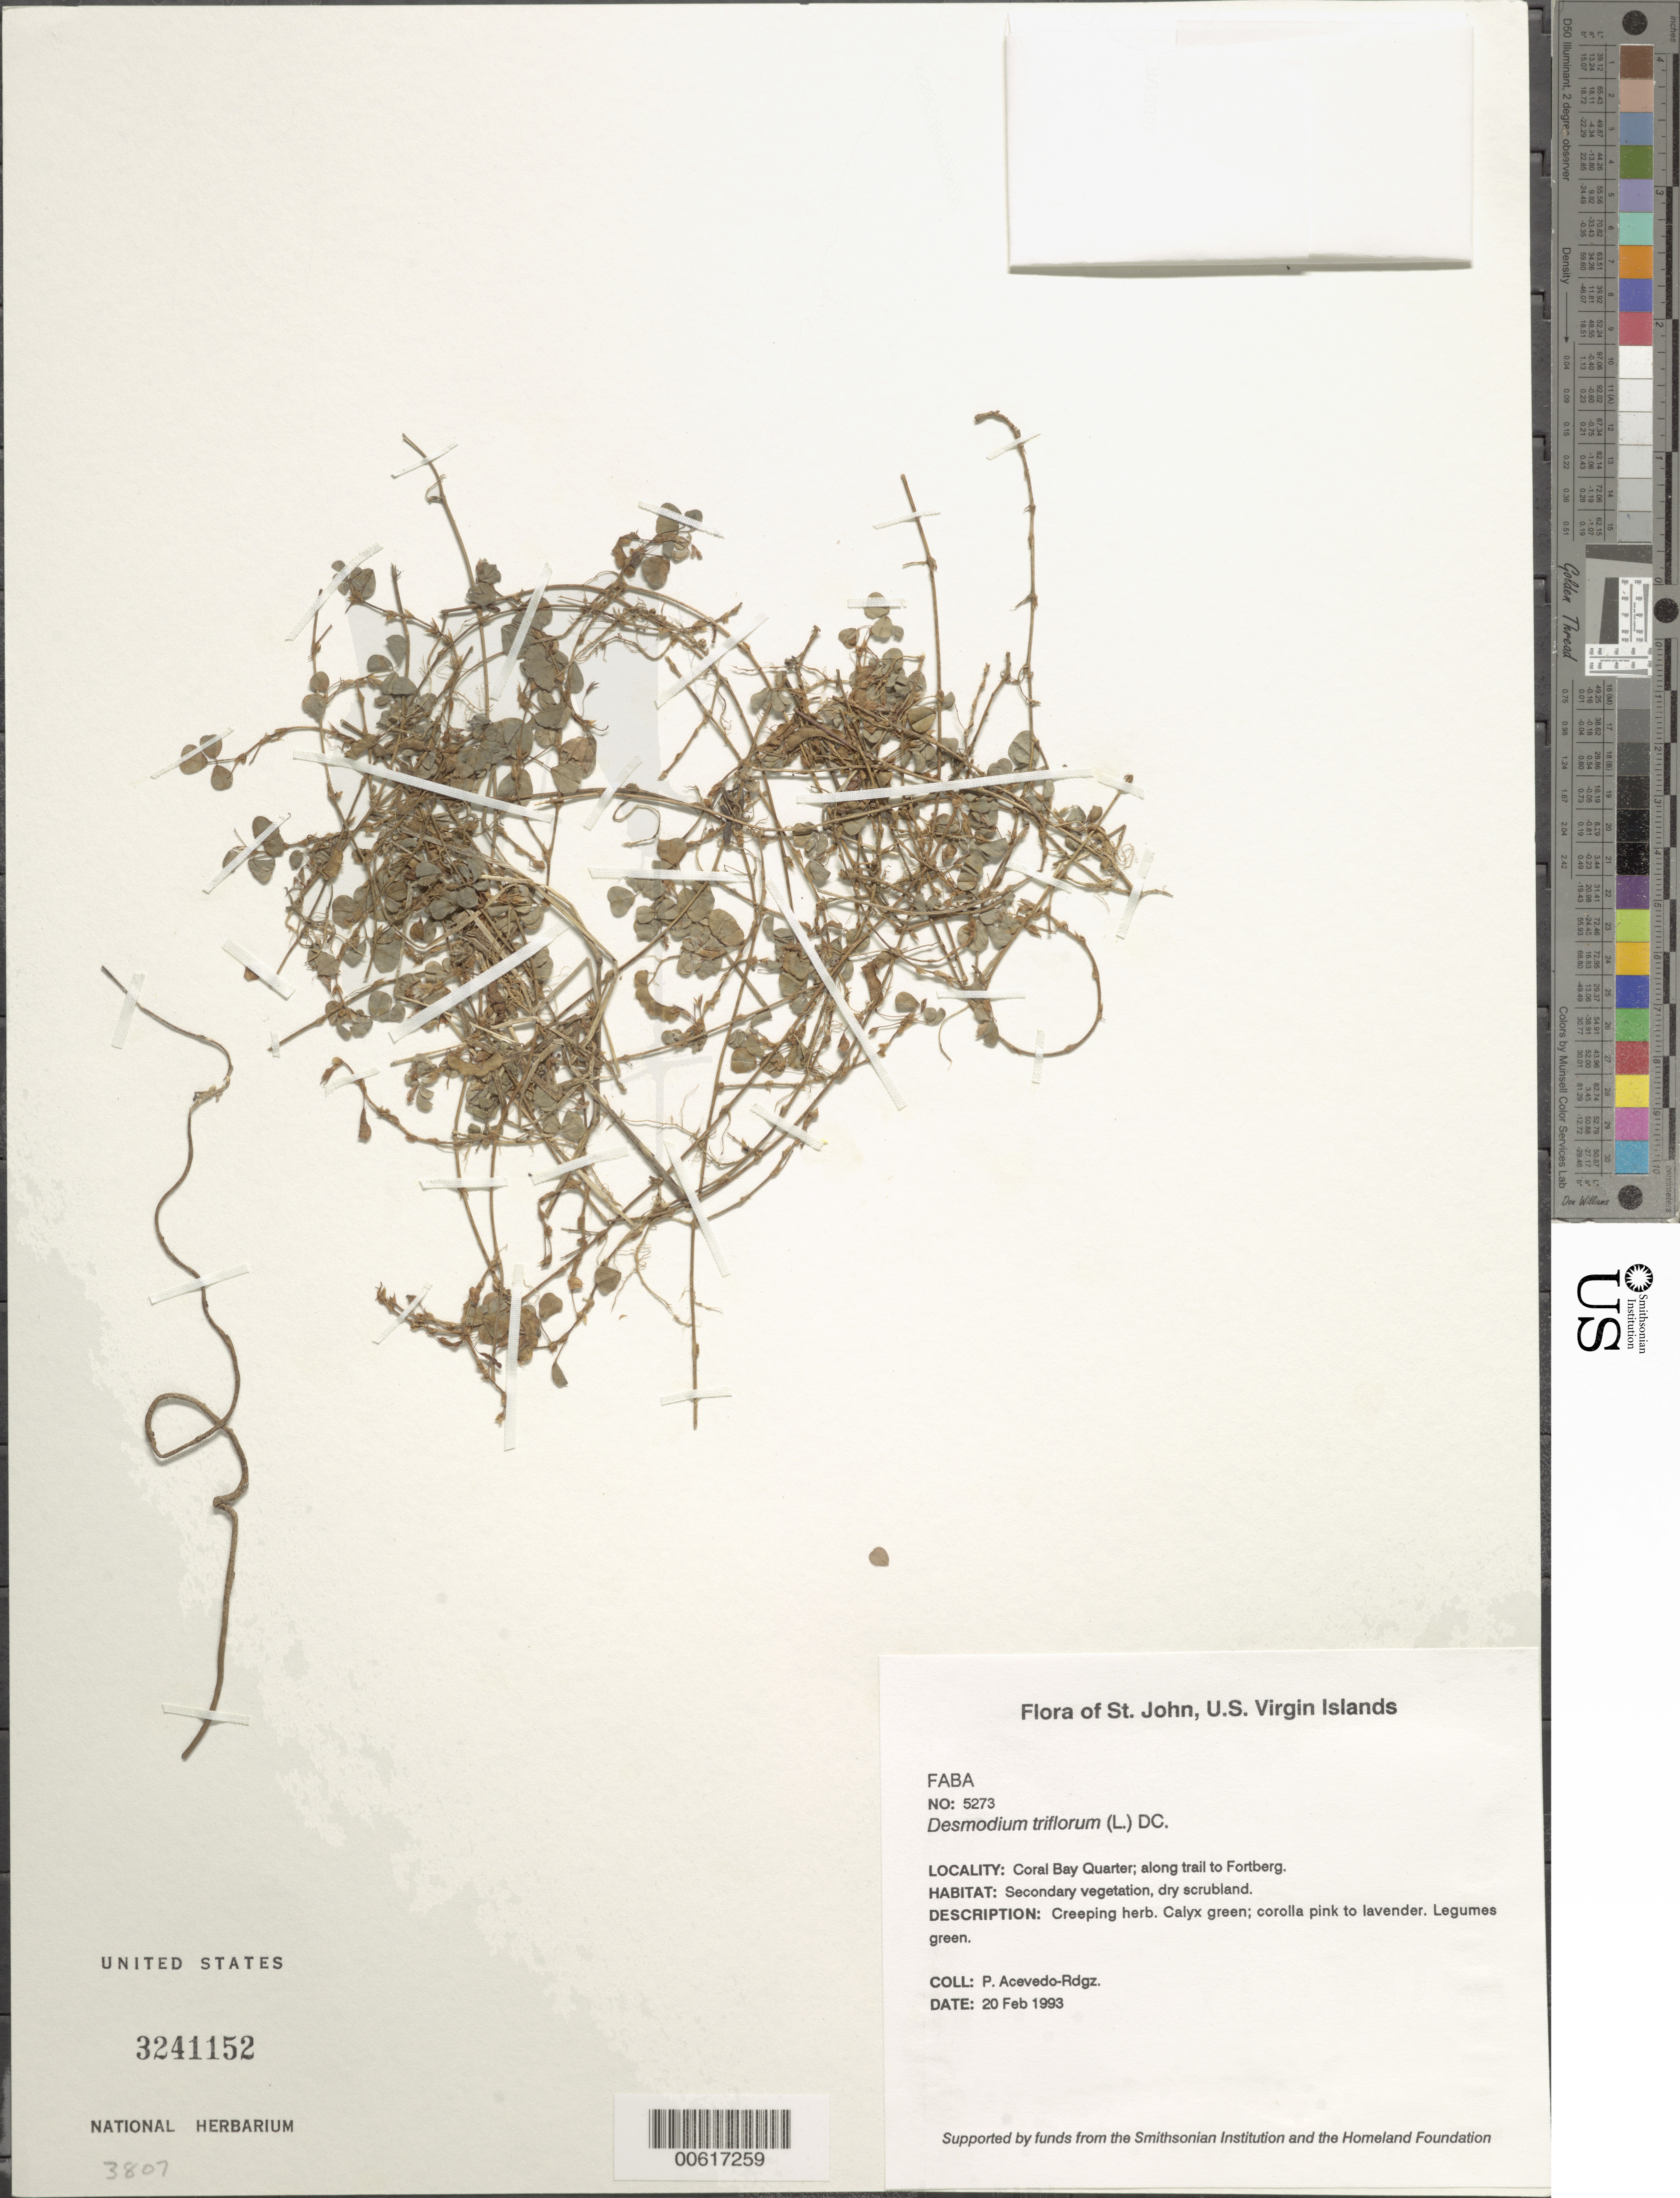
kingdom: Plantae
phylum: Tracheophyta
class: Magnoliopsida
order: Fabales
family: Fabaceae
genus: Grona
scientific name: Grona triflora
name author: (L.) H. Ohashi & K. Ohashi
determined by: Strong, Mark T., (BOT), Smithsonian Institution - National Museum of Natural History (UNITED STATES)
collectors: P. Acevedo-Rodr.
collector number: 5273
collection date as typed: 20 Feb 1993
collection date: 1993-02-20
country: U.S. Virgin Islands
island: St. John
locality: Coral Bay Quarter; along trail to Fortberg.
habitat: Secondary vegetation, dry scrubland.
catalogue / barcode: US 3241152